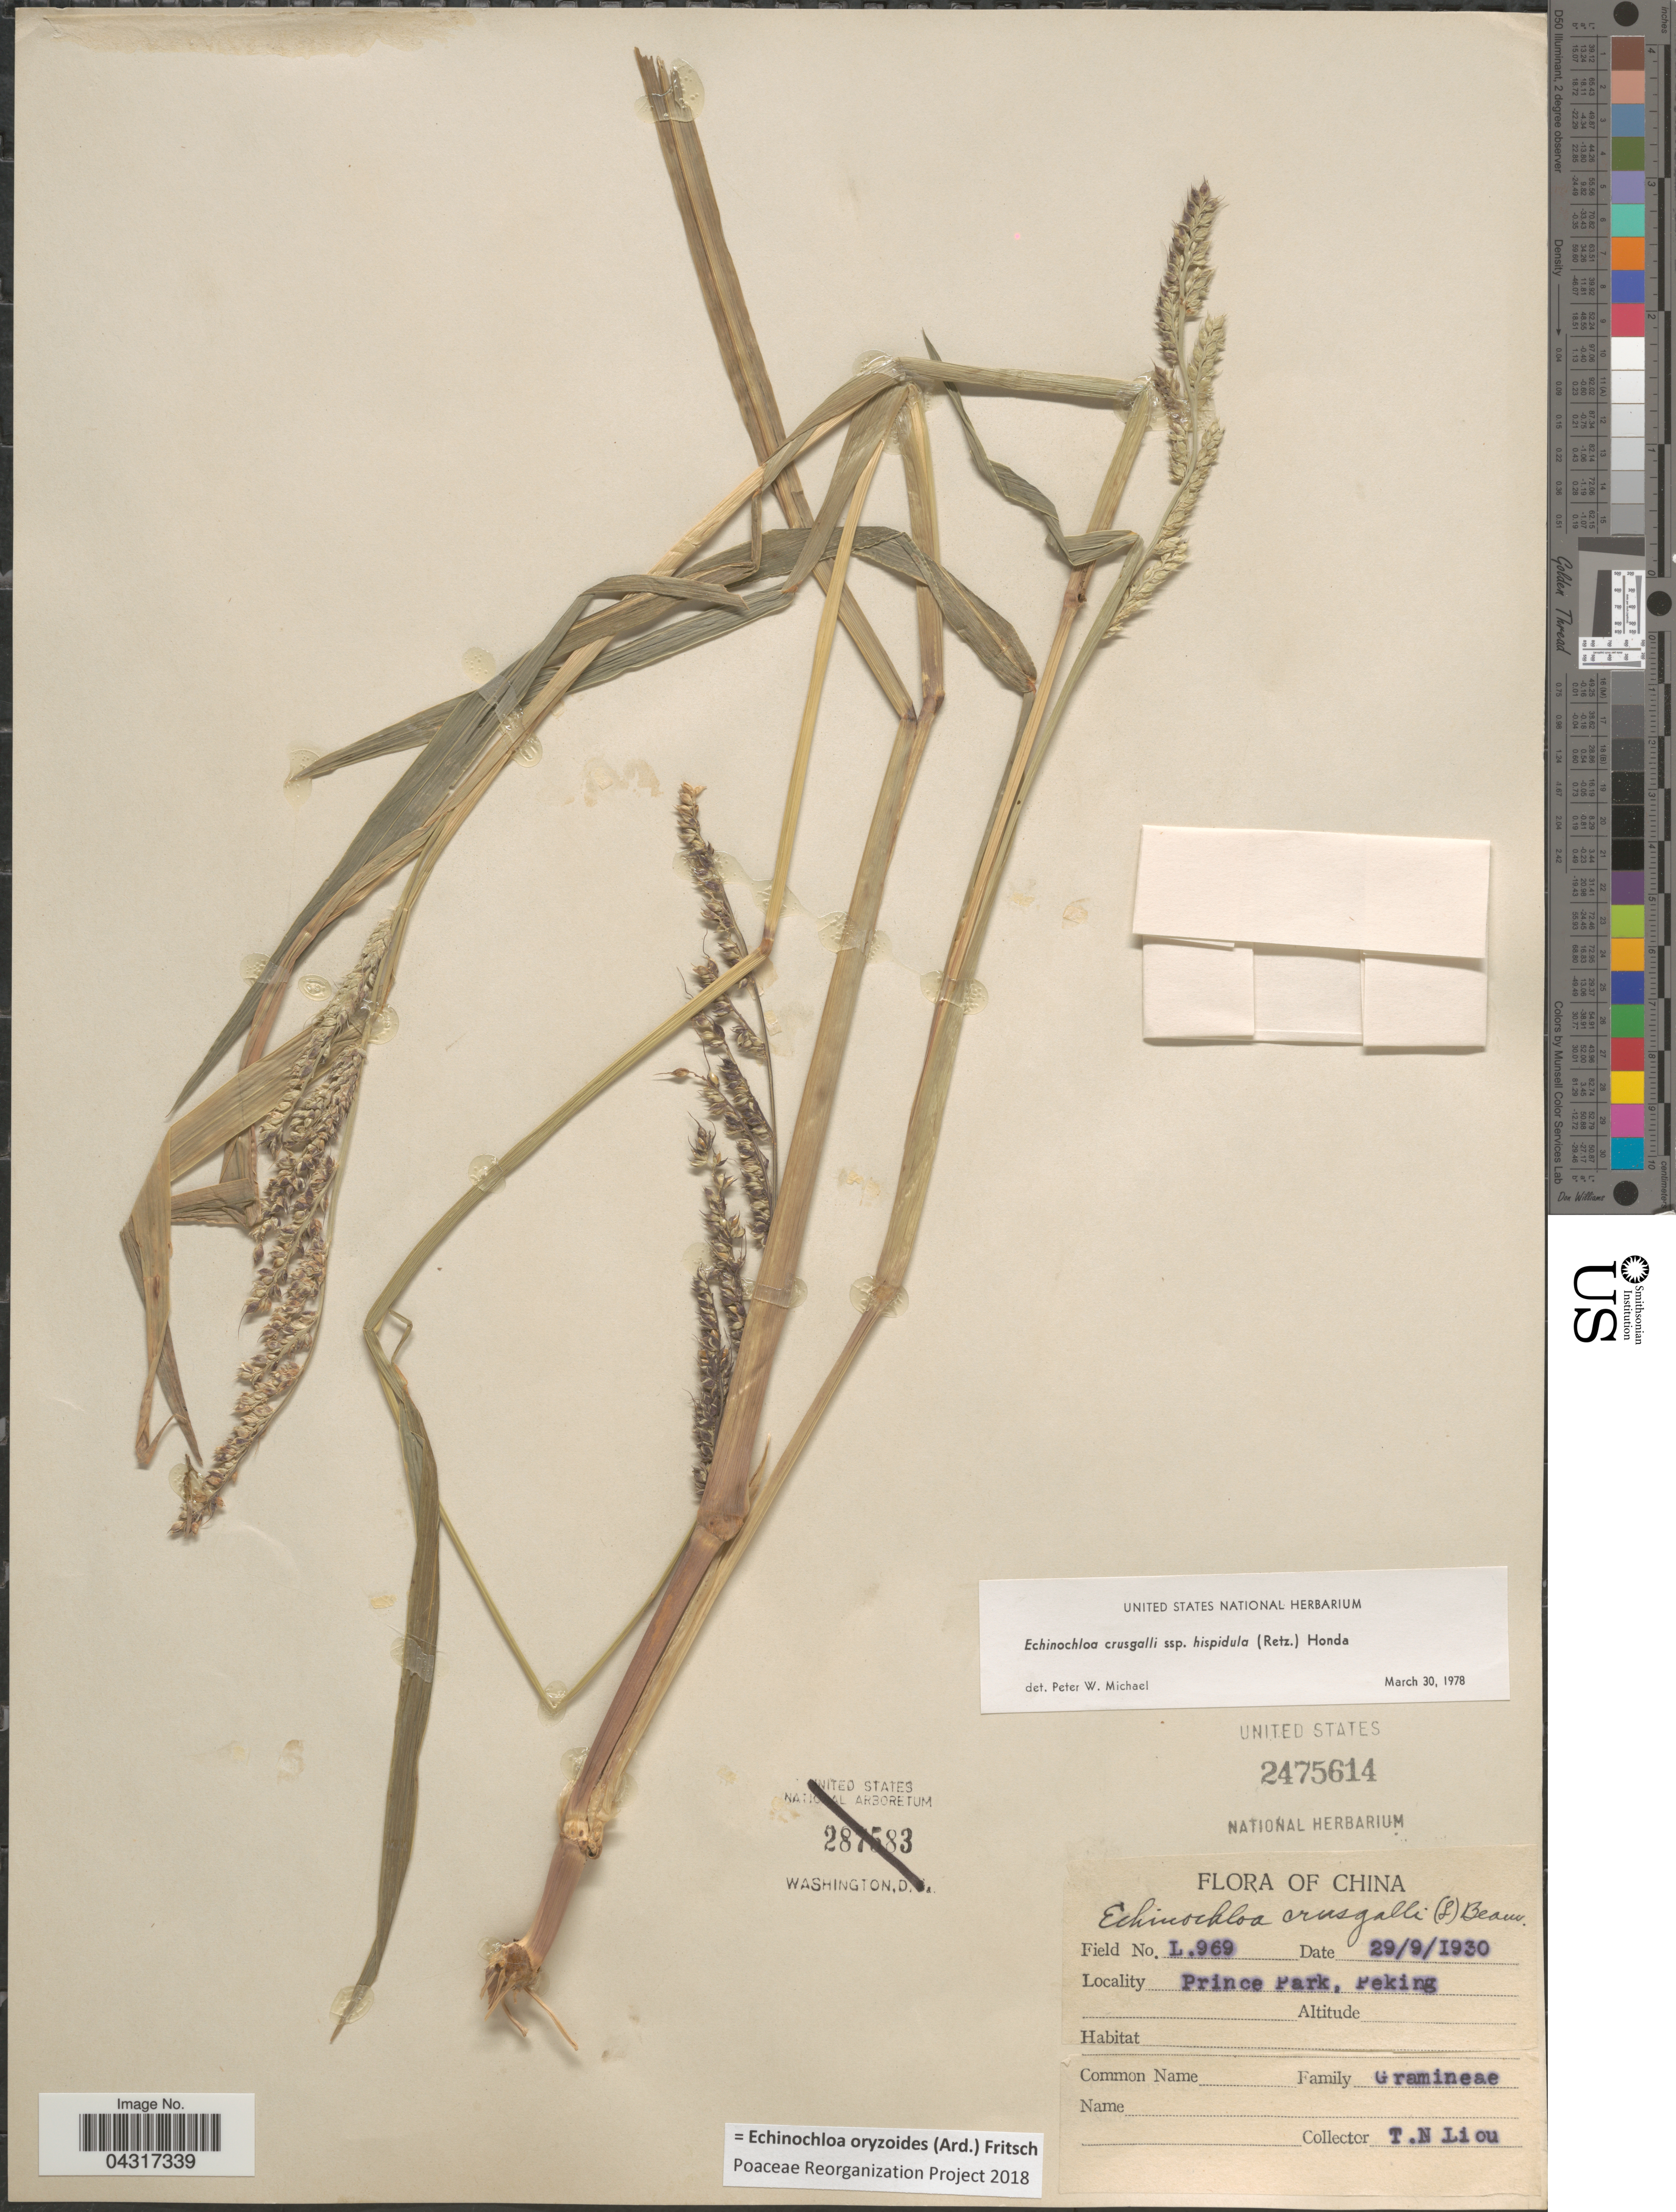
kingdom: Plantae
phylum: Tracheophyta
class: Liliopsida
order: Poales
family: Poaceae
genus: Echinochloa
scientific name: Echinochloa oryzoides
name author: (Ard.) Fritsch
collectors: T. N. Liou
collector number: L969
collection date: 1930-09-29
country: China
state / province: Beijing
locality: Prince Park, Peking.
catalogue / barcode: US 2475614